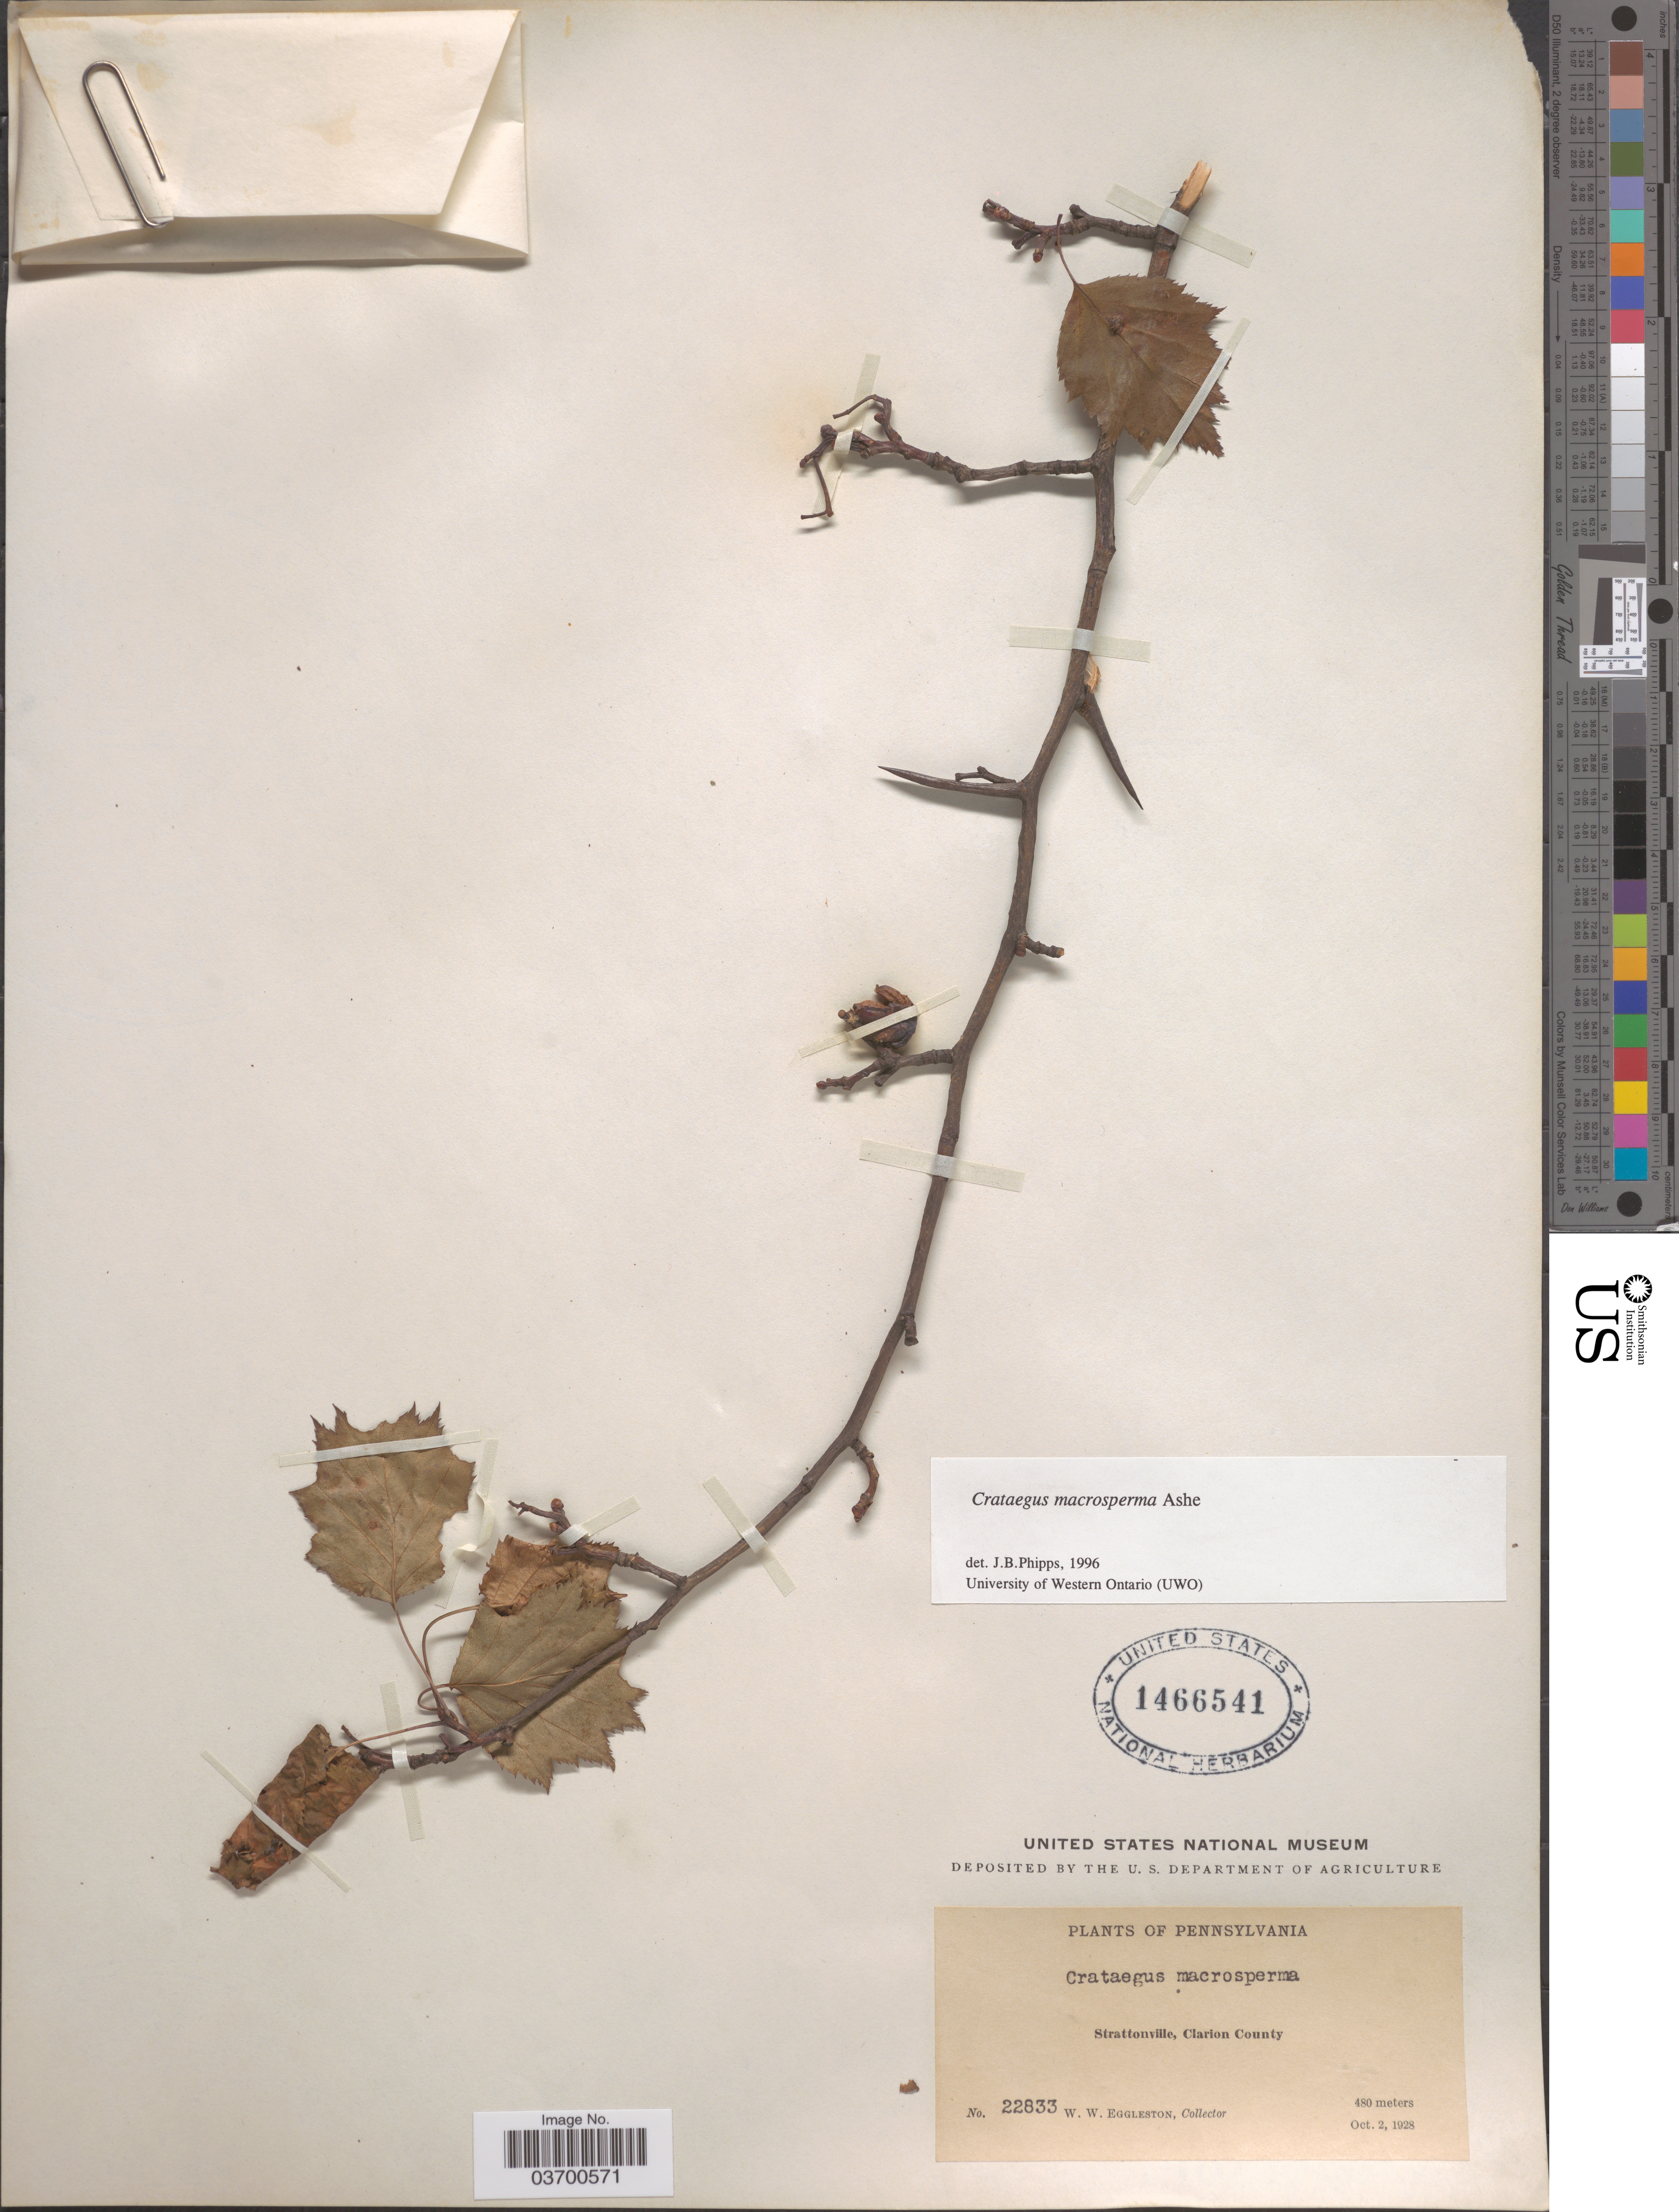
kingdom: Plantae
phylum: Tracheophyta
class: Magnoliopsida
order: Rosales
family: Rosaceae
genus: Crataegus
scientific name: Crataegus macrosperma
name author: Ashe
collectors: W. W. Eggleston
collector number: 22833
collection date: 1928-10-02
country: United States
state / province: Pennsylvania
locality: Strattonville, Clarion County.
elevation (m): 480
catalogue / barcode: US 1466541